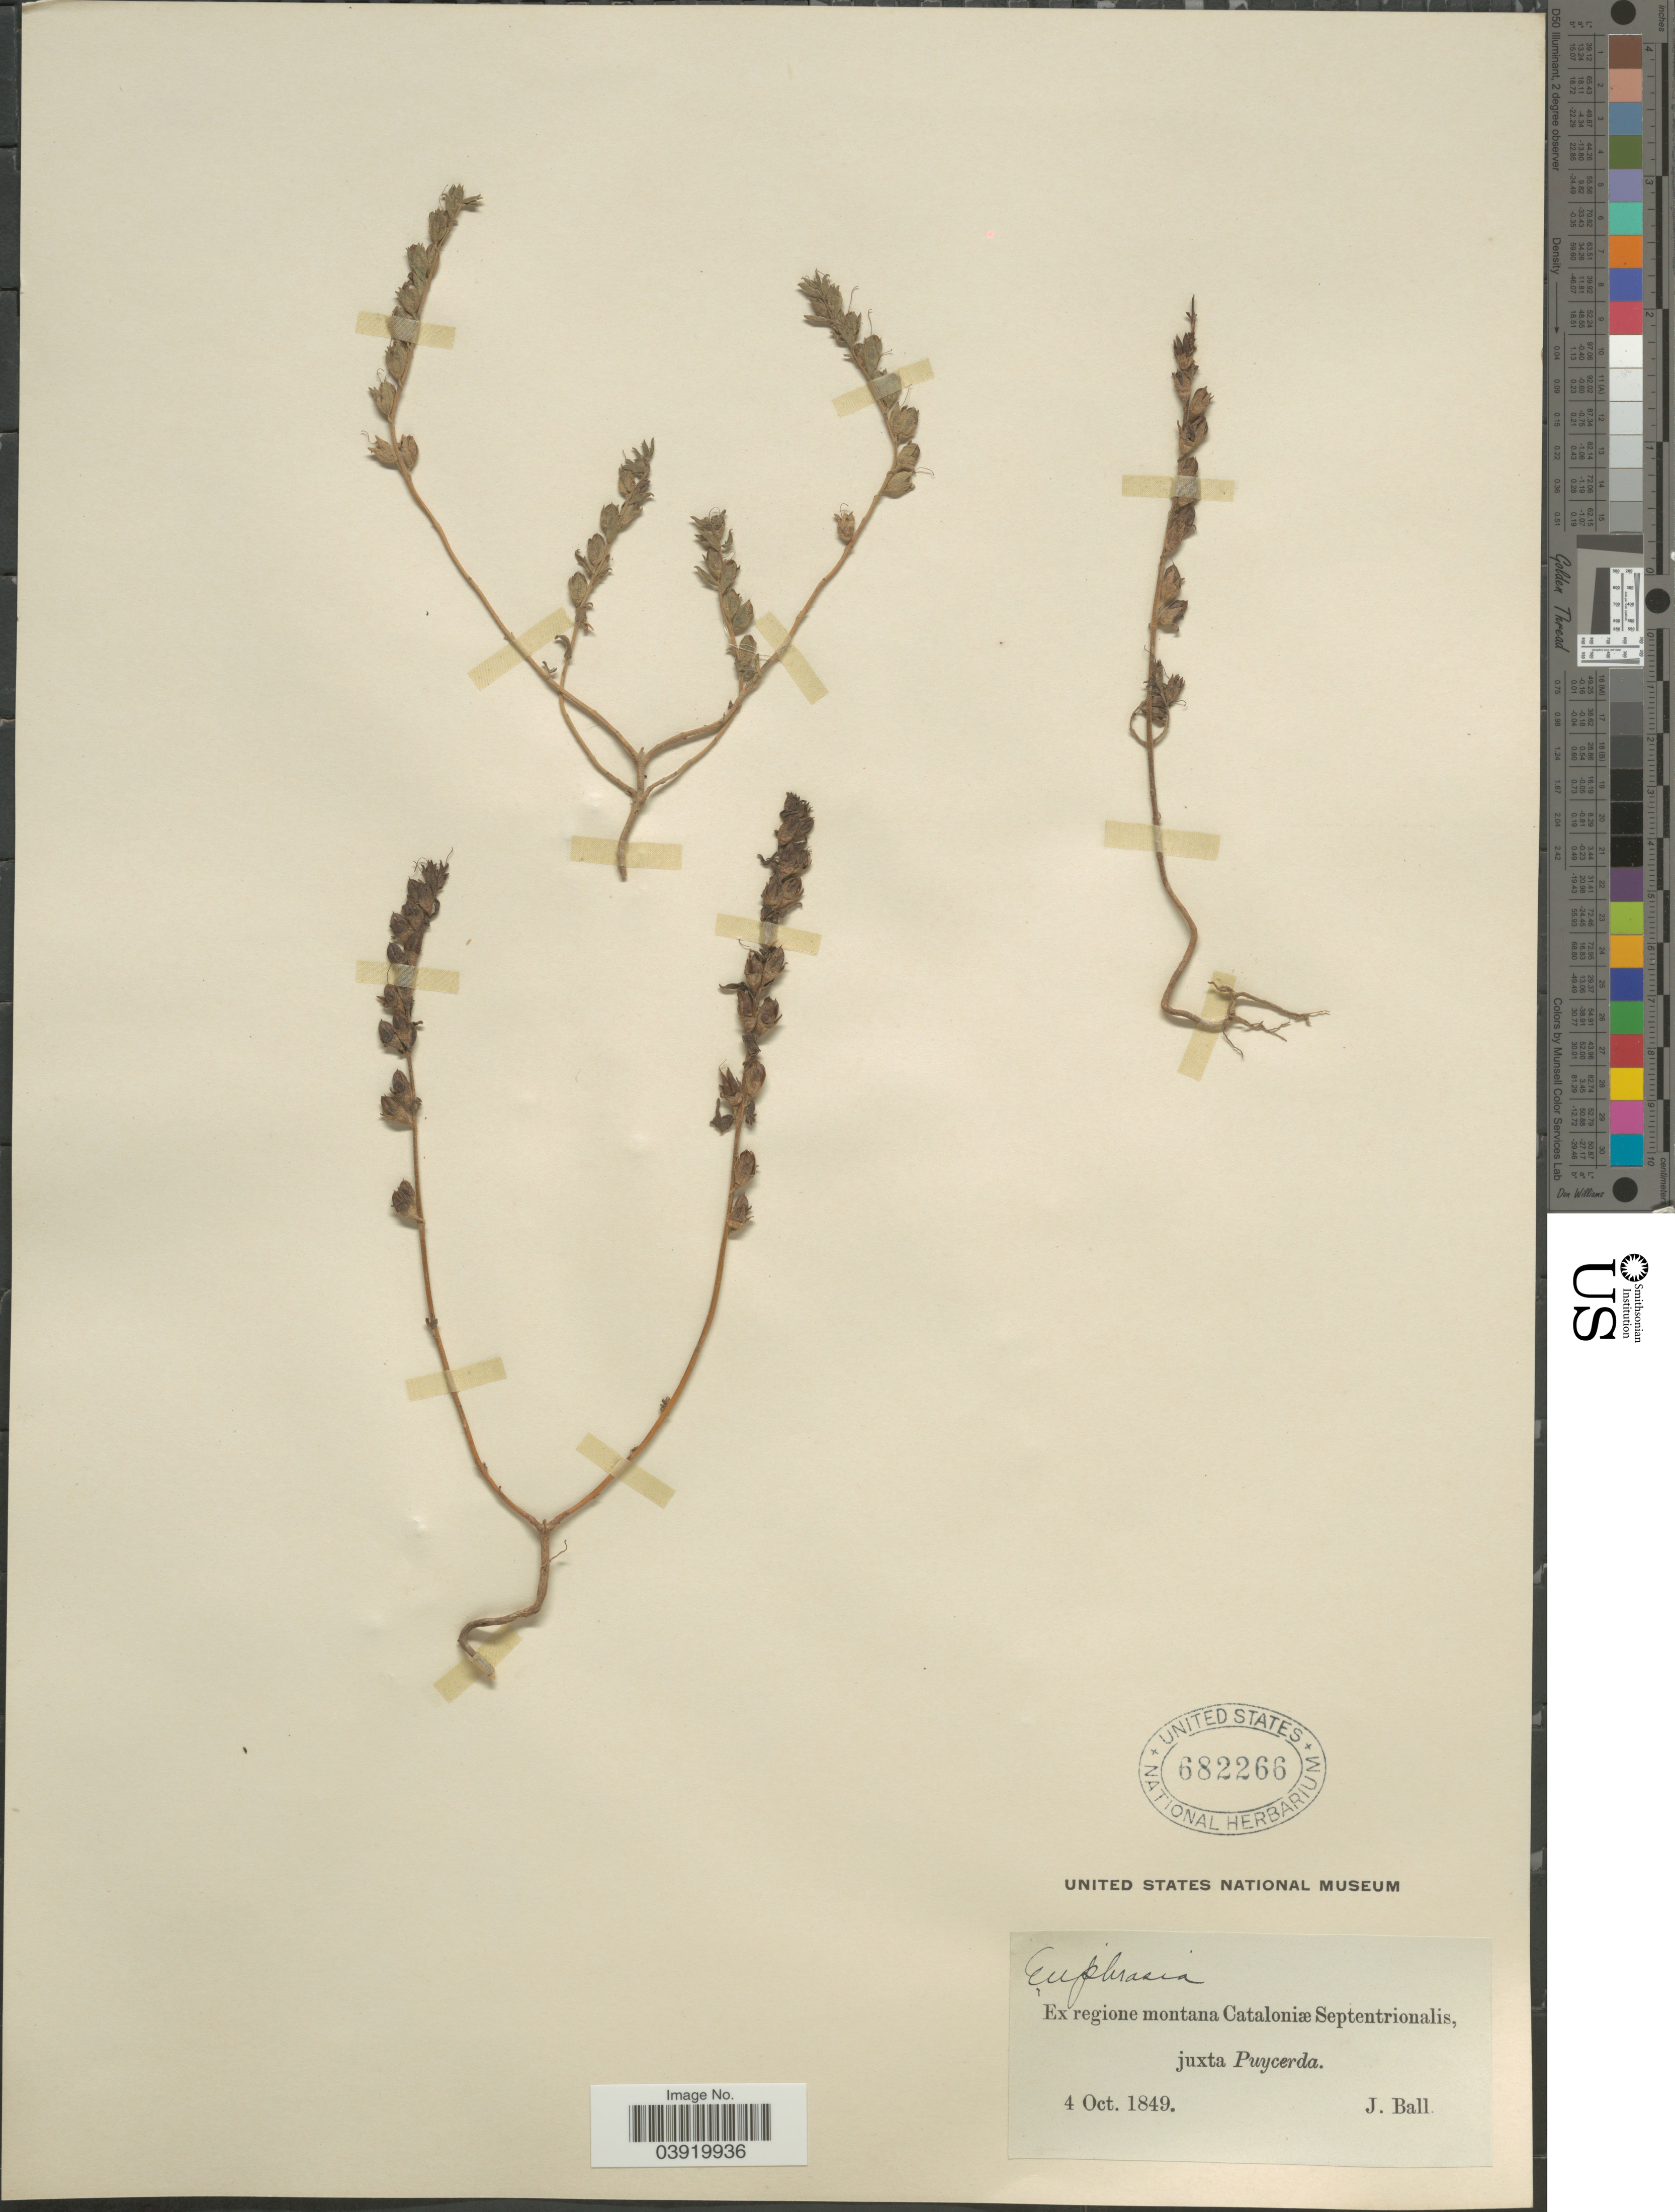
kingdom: Plantae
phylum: Tracheophyta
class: Magnoliopsida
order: Lamiales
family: Orobanchaceae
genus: Odontites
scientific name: Odontites sp.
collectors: J. Ball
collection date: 1849-10-04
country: Spain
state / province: Catalunya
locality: Ex regione montana Cataloniæ Septentrionalis, juxta Puycerda.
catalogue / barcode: US 682266